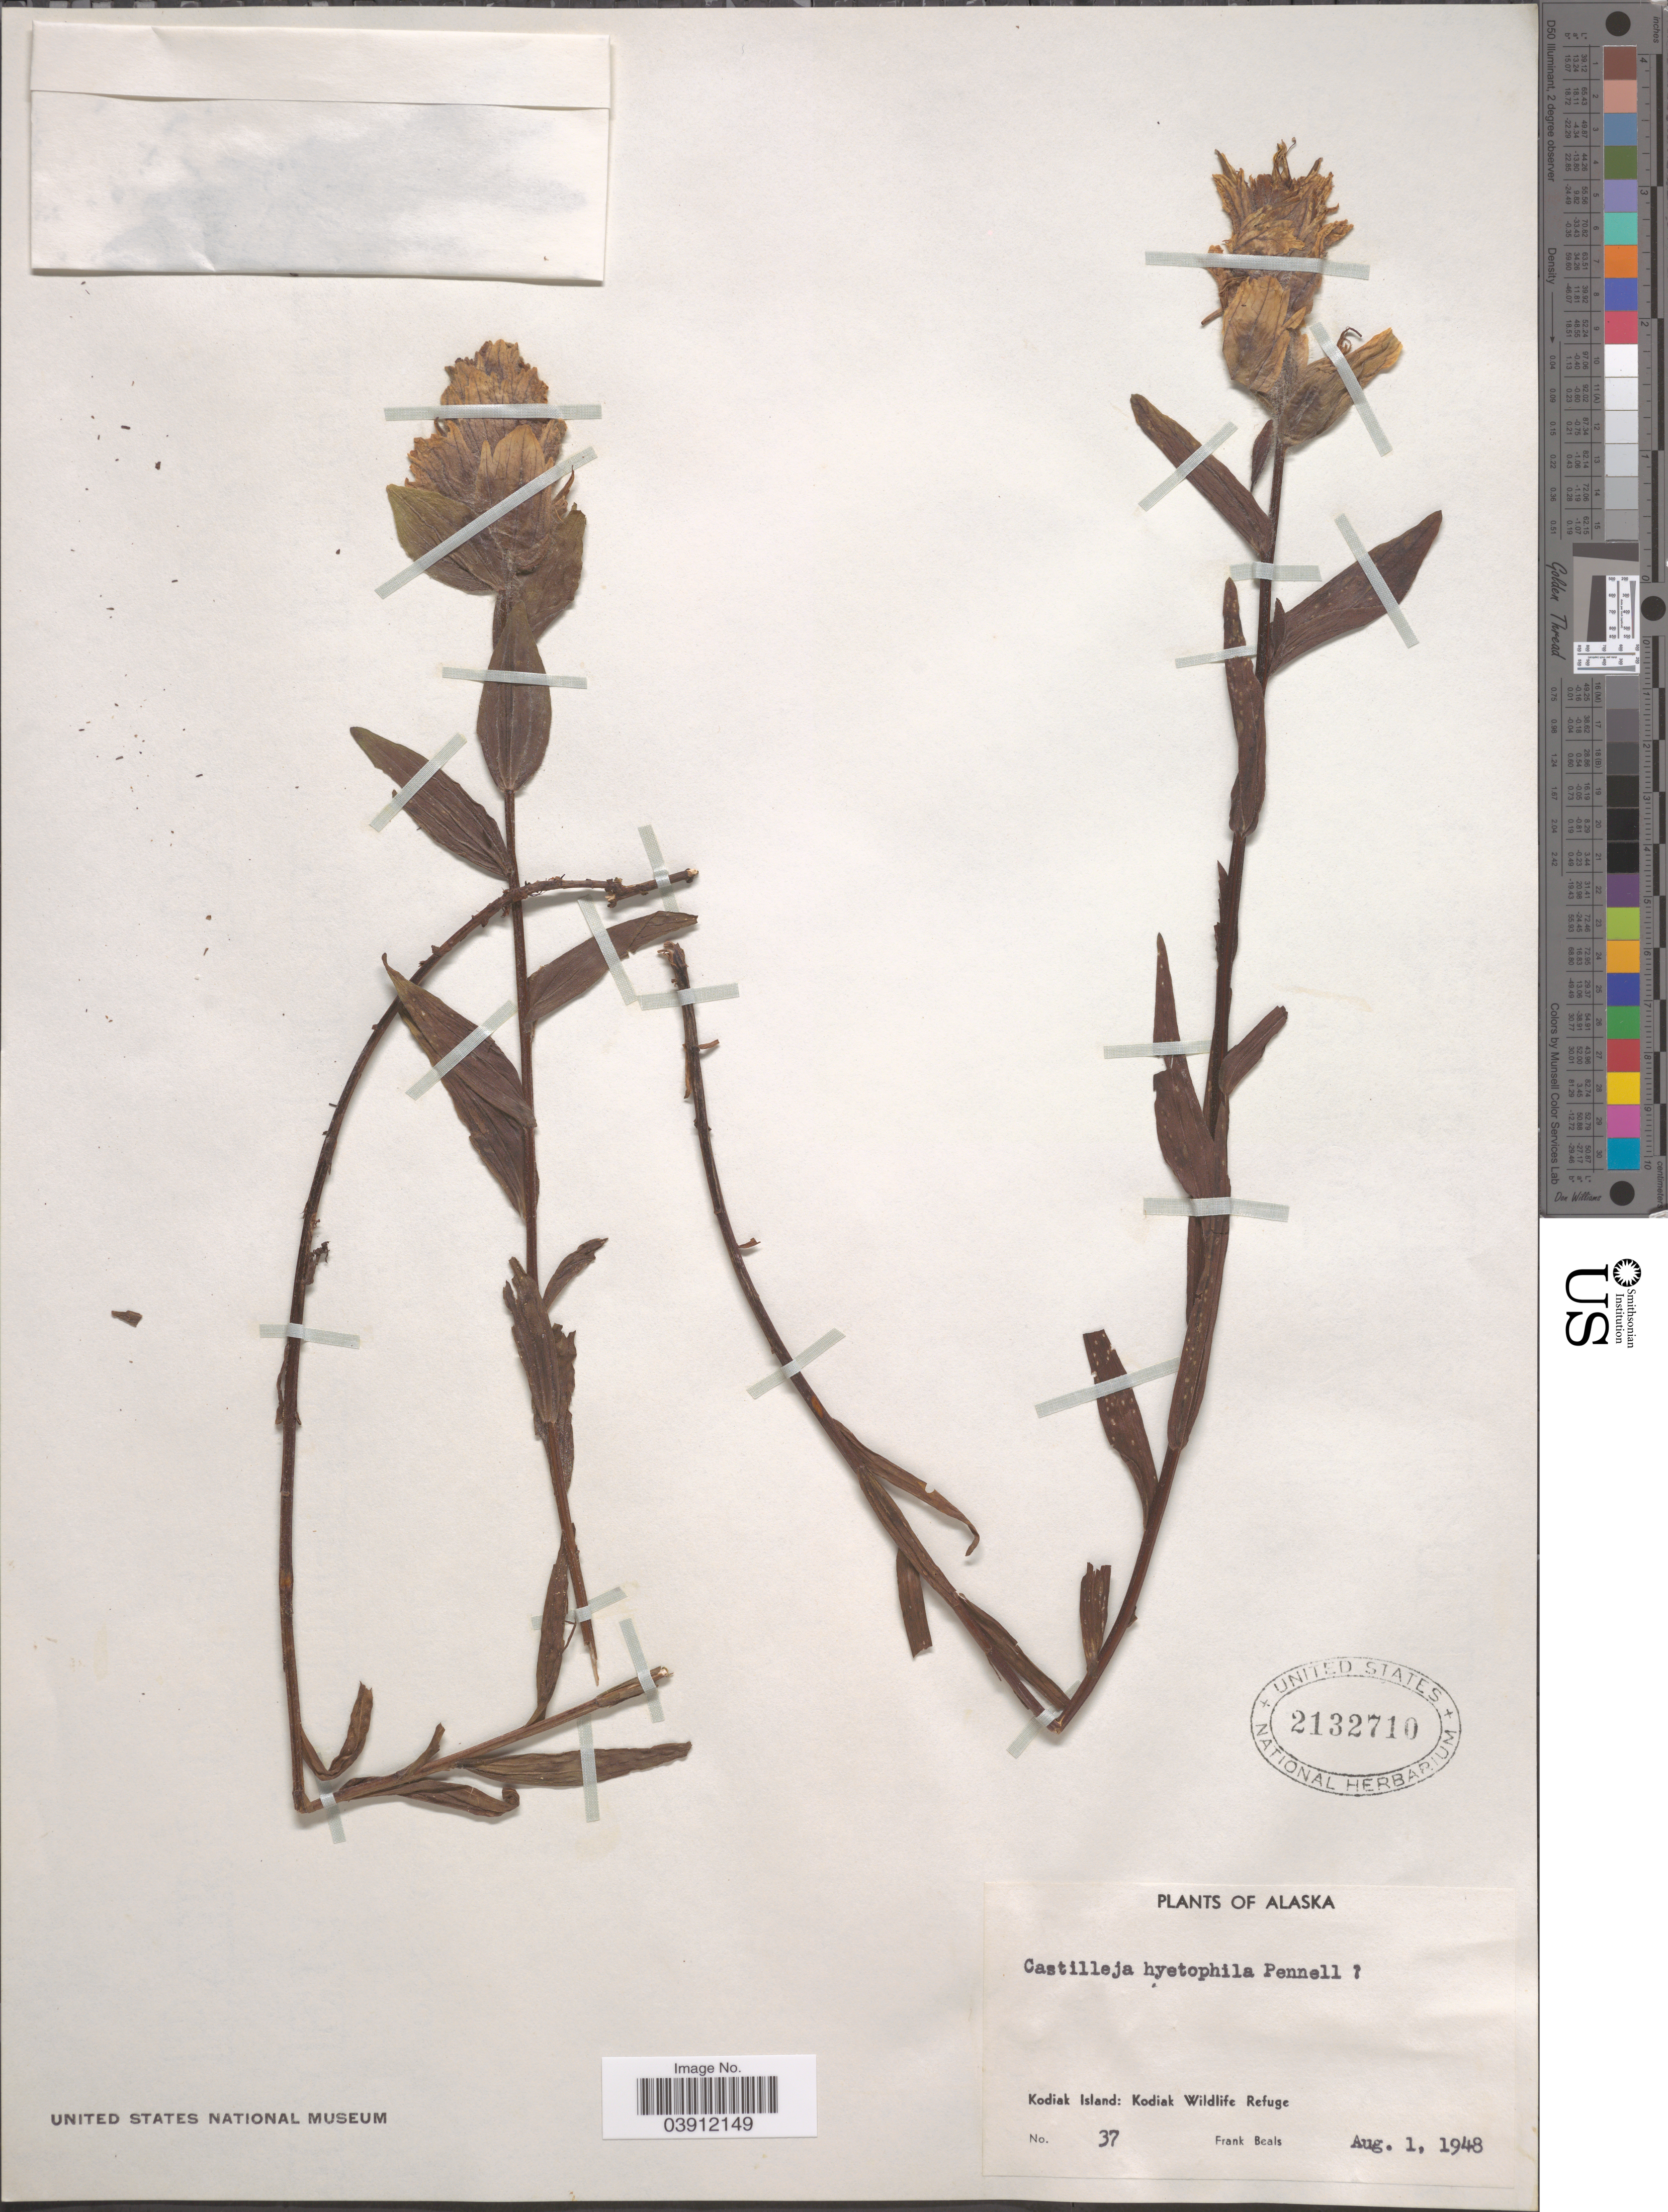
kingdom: Plantae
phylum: Tracheophyta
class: Magnoliopsida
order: Lamiales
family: Orobanchaceae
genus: Castilleja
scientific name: Castilleja hyetophila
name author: Pennell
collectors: F. Beals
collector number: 37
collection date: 1948-08-01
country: United States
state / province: Alaska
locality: Kodiak Island: Kodiak Wildlife Refuge.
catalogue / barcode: US 2132710